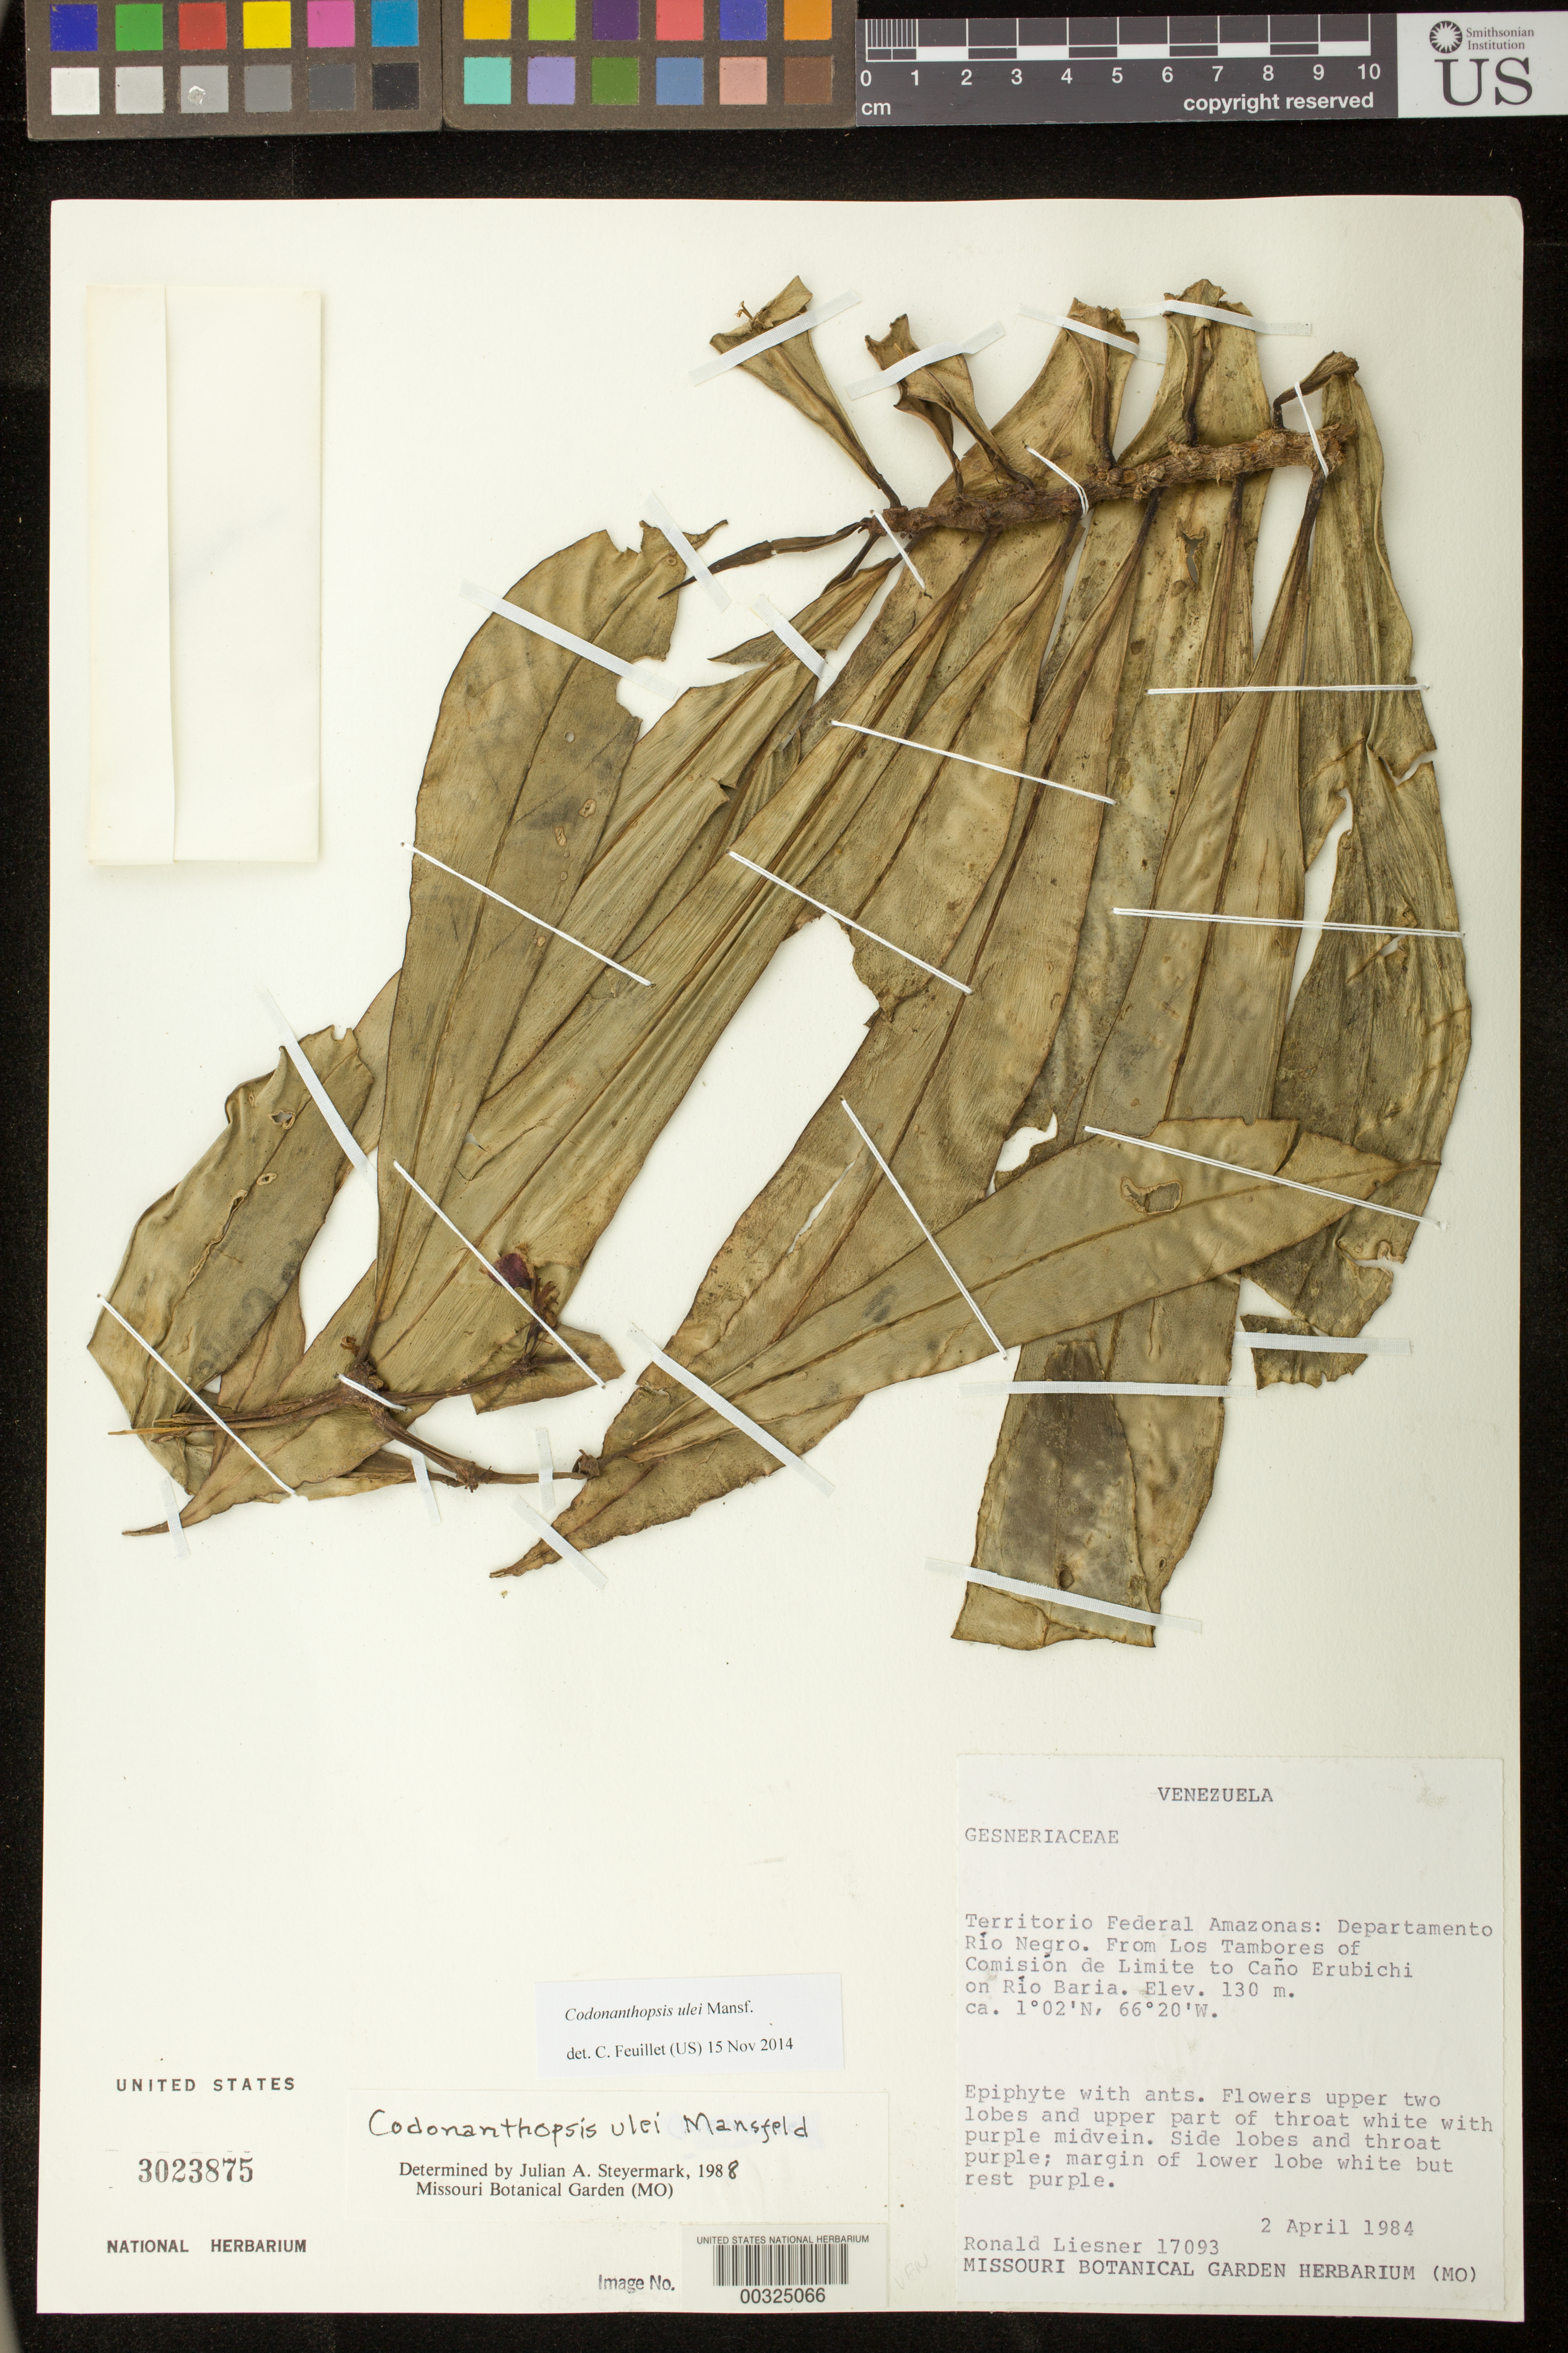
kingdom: Plantae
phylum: Tracheophyta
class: Magnoliopsida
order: Lamiales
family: Gesneriaceae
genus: Codonanthopsis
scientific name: Codonanthopsis ulei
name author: Mansf.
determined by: Feuillet, C.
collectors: R. L. Liesner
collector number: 17093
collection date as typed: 02 Apr 1984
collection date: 1984-04-02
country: Venezuela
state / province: Amazonas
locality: Rio Negro Dept., from Los Tambores los comision de limite to Cano Erubichi on Rio Baria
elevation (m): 130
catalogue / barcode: US 3023875